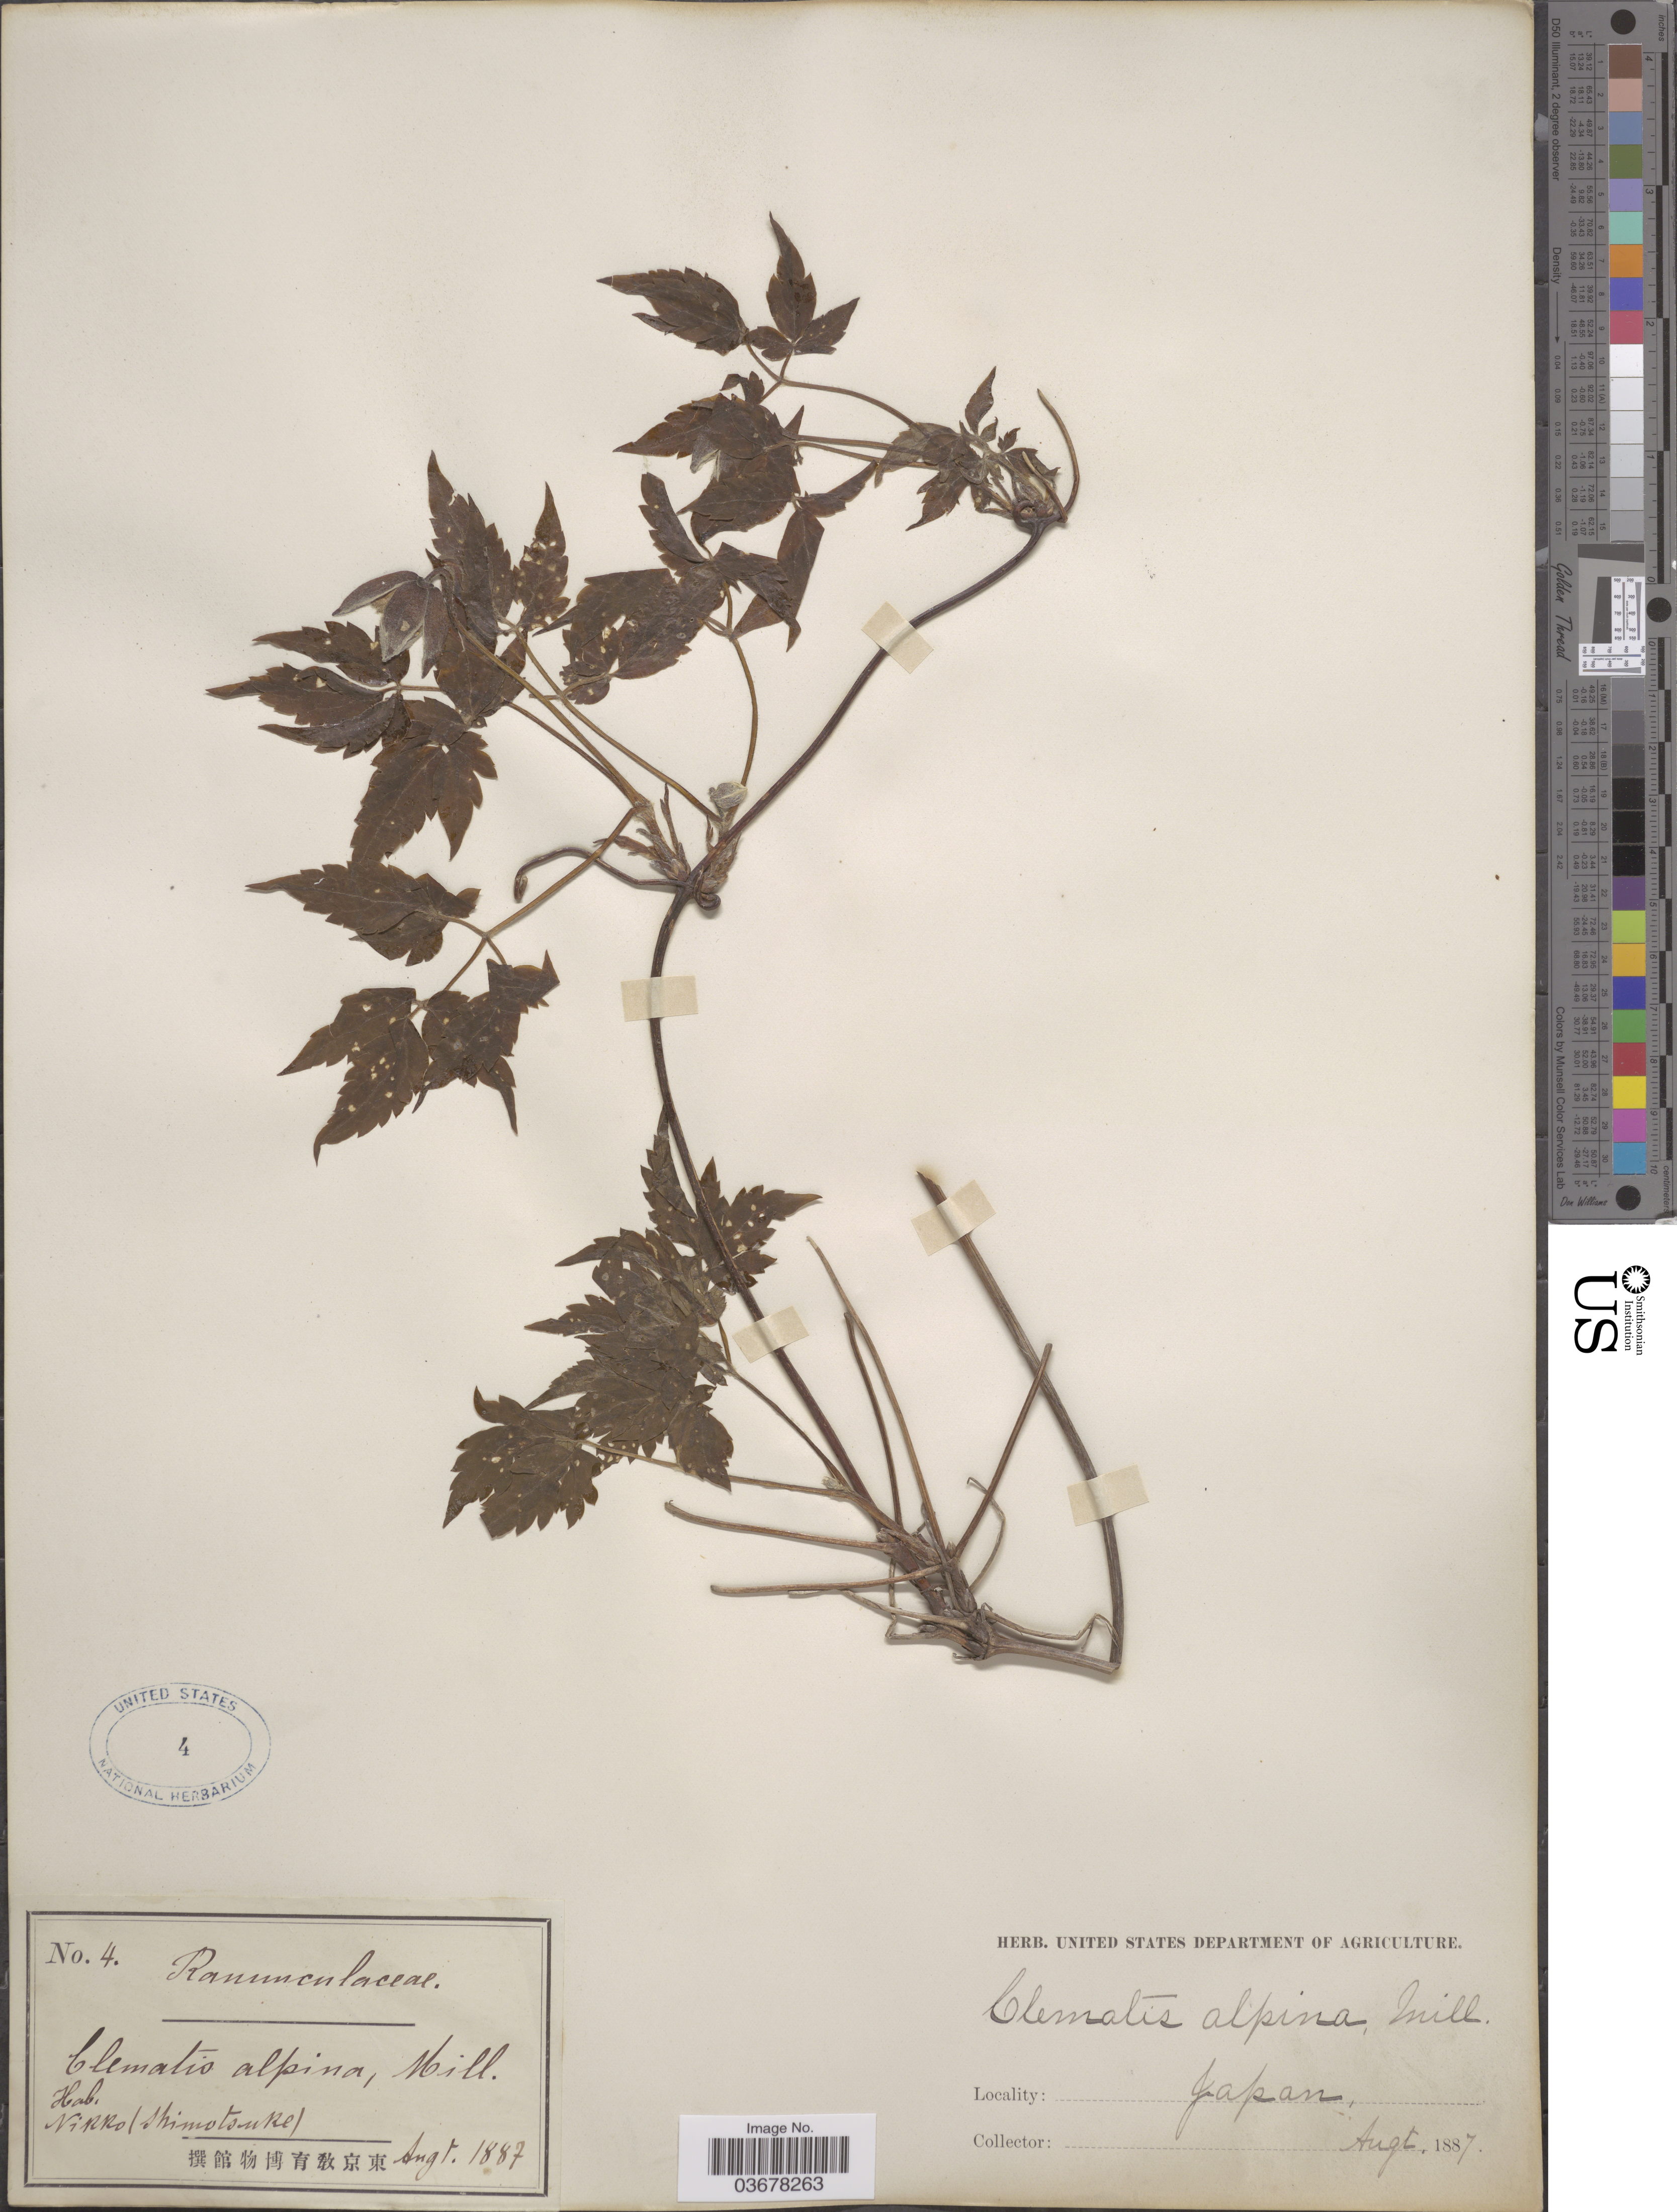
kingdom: Plantae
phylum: Tracheophyta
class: Magnoliopsida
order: Ranunculales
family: Ranunculaceae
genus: Clematis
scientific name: Clematis alpina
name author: (L.) Mill.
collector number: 4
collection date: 1887-08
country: Japan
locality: Nikko (Shimotsuke).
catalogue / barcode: US 4